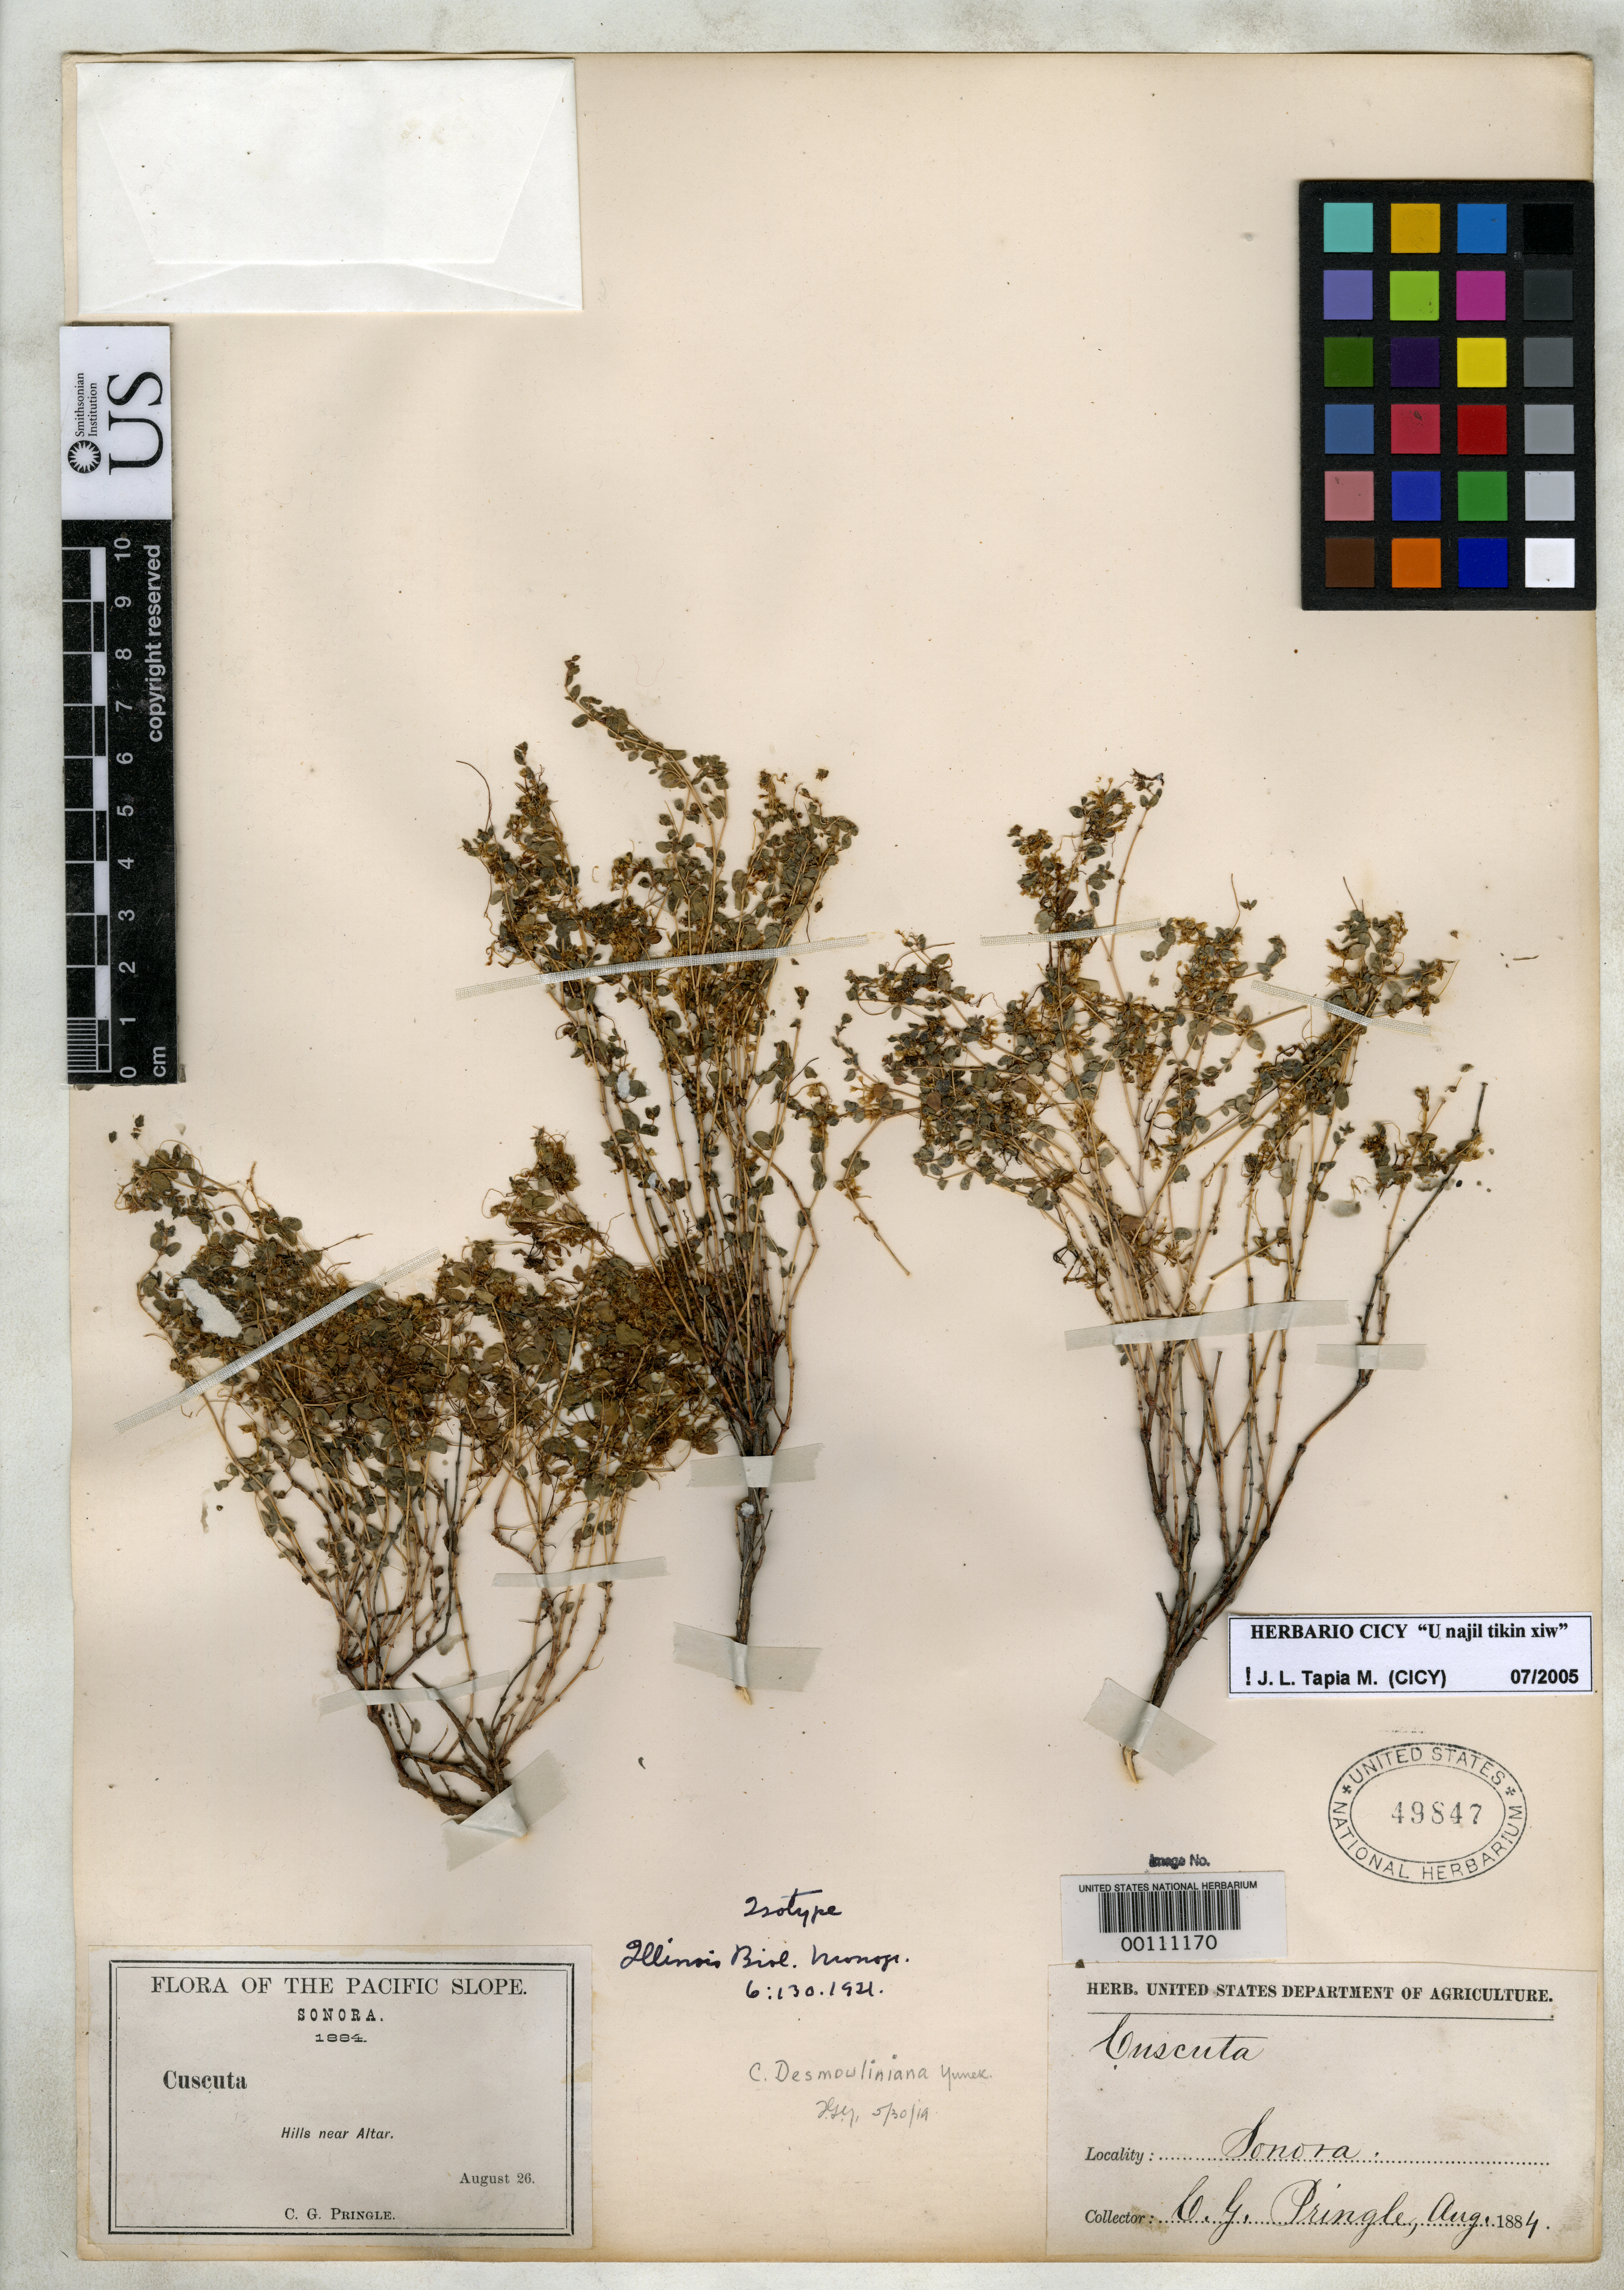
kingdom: Plantae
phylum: Tracheophyta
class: Magnoliopsida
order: Solanales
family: Convolvulaceae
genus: Cuscuta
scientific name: Cuscuta desmouliniana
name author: Yunck.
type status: Isotype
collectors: C. G. Pringle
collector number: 105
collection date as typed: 26 Aug 1884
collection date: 1884-08-26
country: Mexico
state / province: Sonora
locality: Hills near Altar.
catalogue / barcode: US 49847